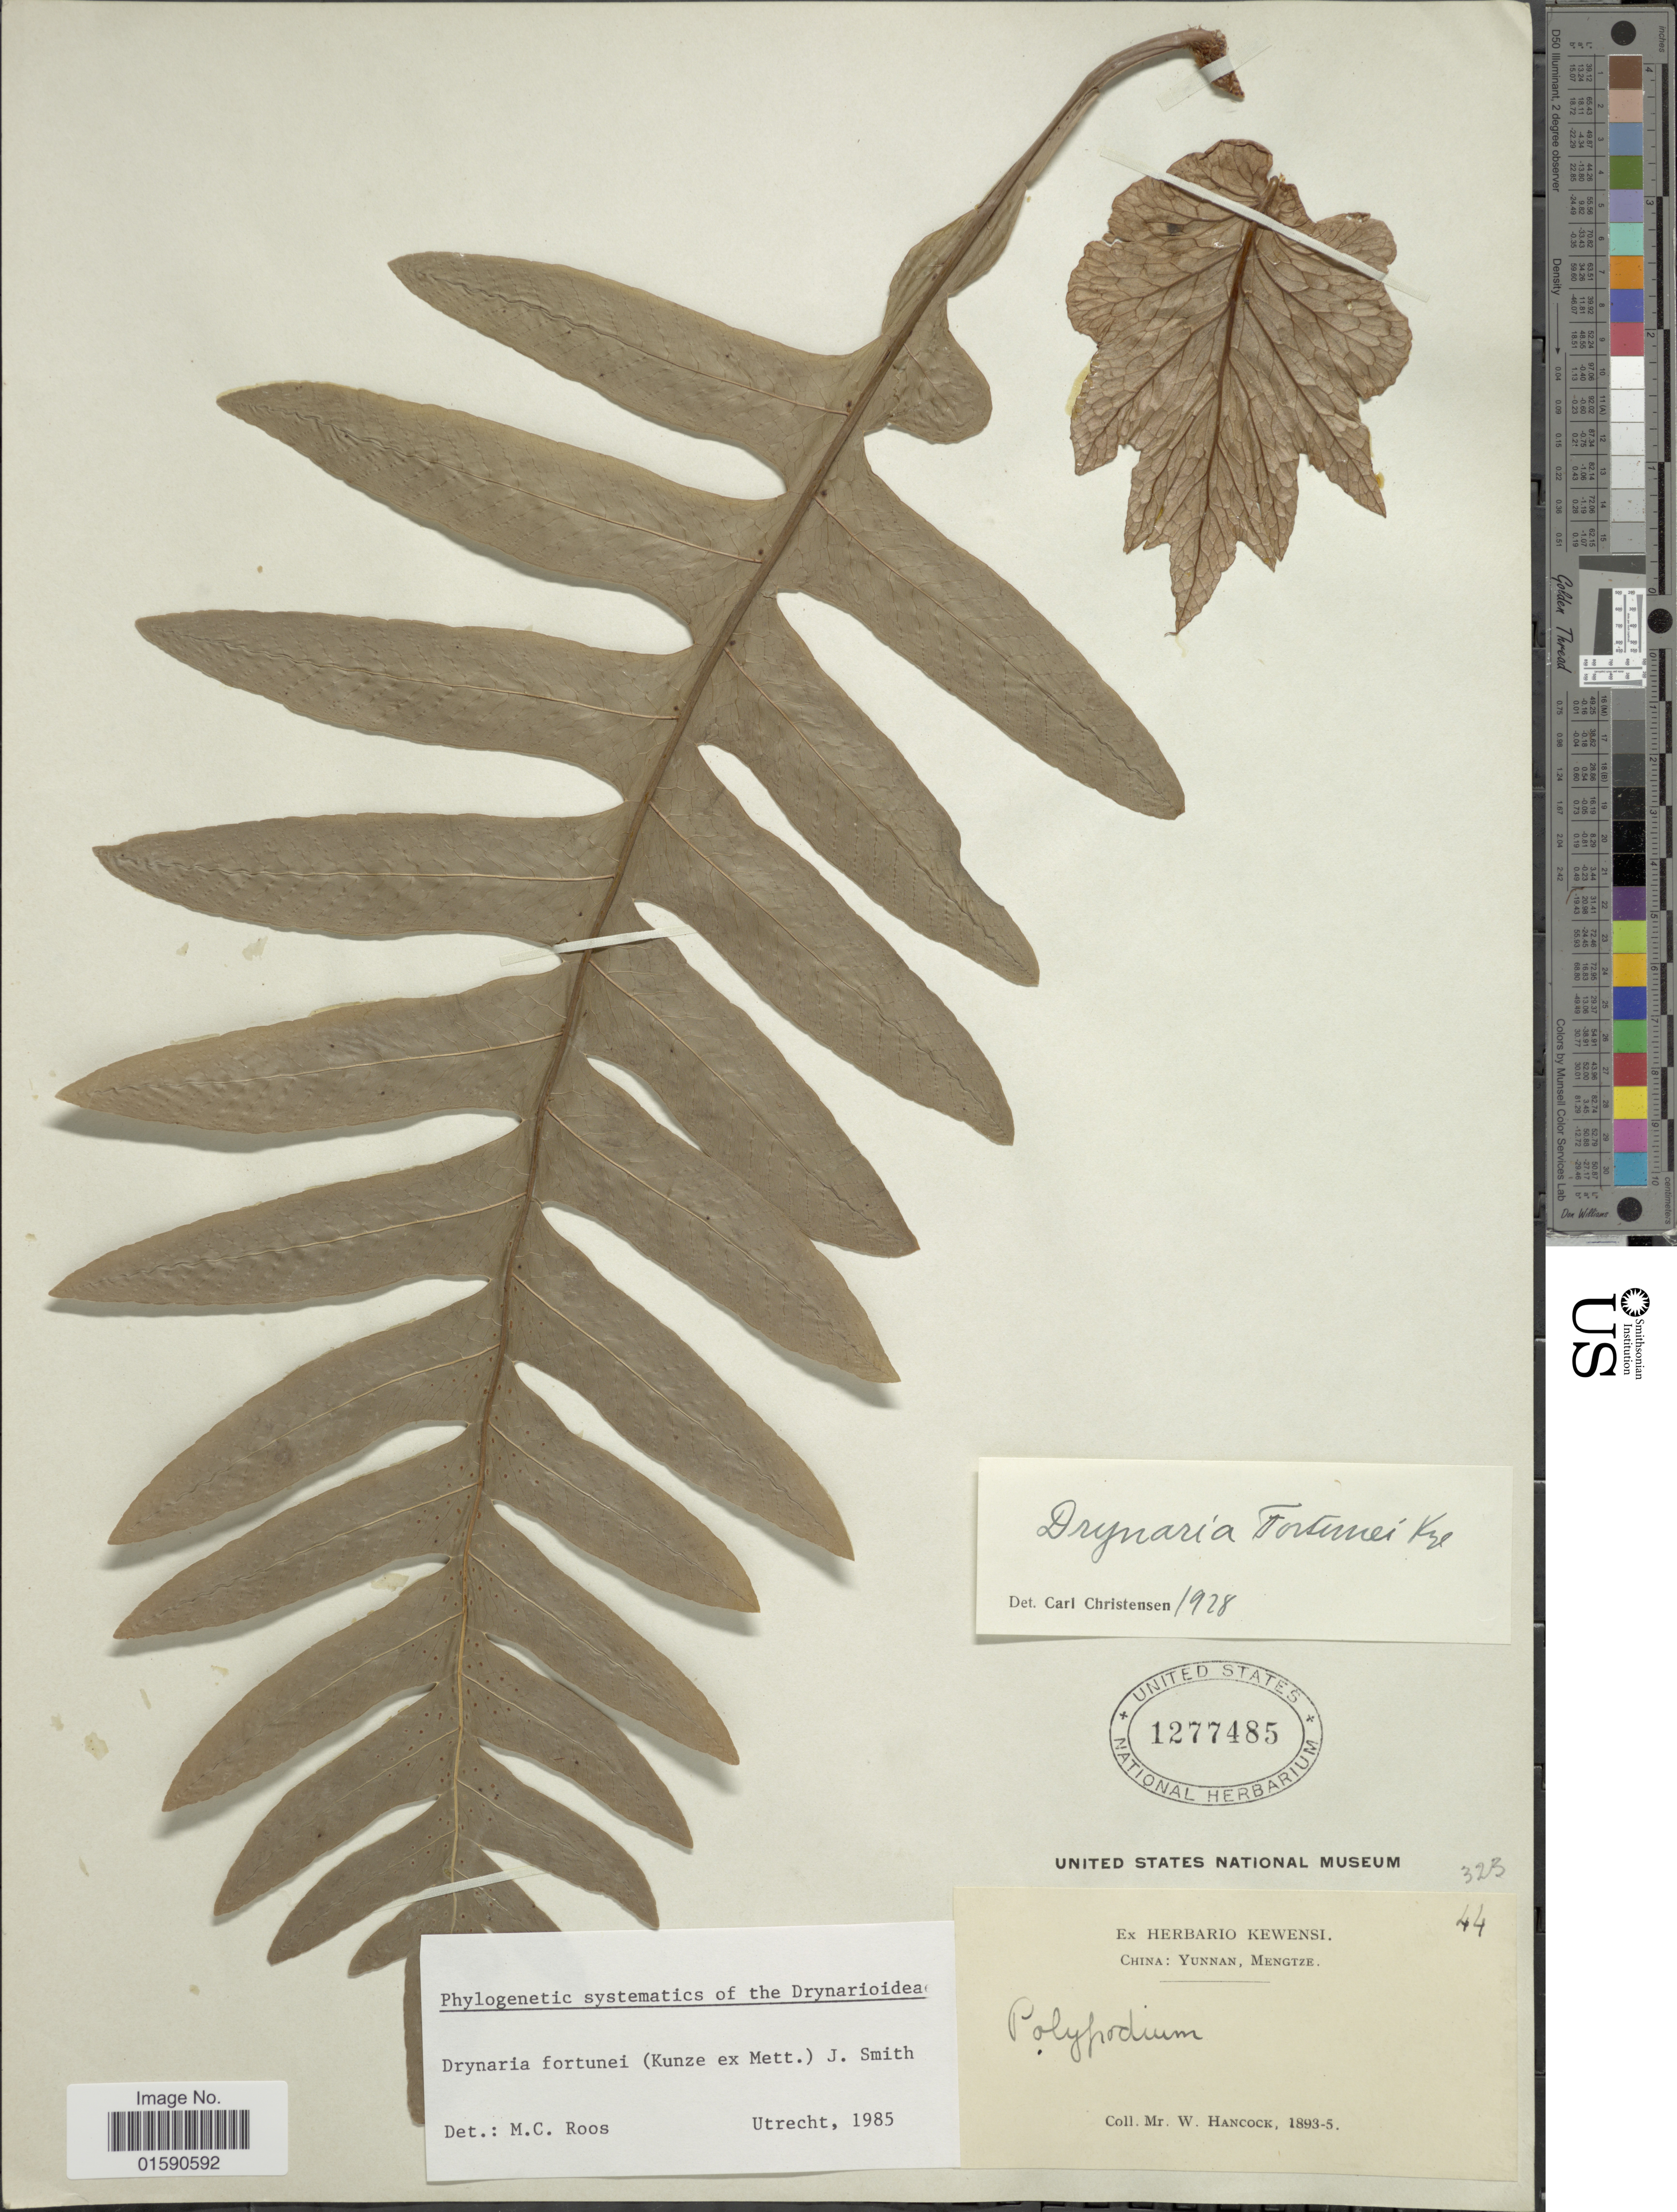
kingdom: Plantae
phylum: Tracheophyta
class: Polypodiopsida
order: Polypodiales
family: Polypodiaceae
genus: Drynaria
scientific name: Drynaria fortunei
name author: (Kunze ex Mett.) J. Sm.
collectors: W. Hancock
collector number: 44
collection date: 1893/1895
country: China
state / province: Yunnan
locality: Mengtze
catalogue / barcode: US 1277485